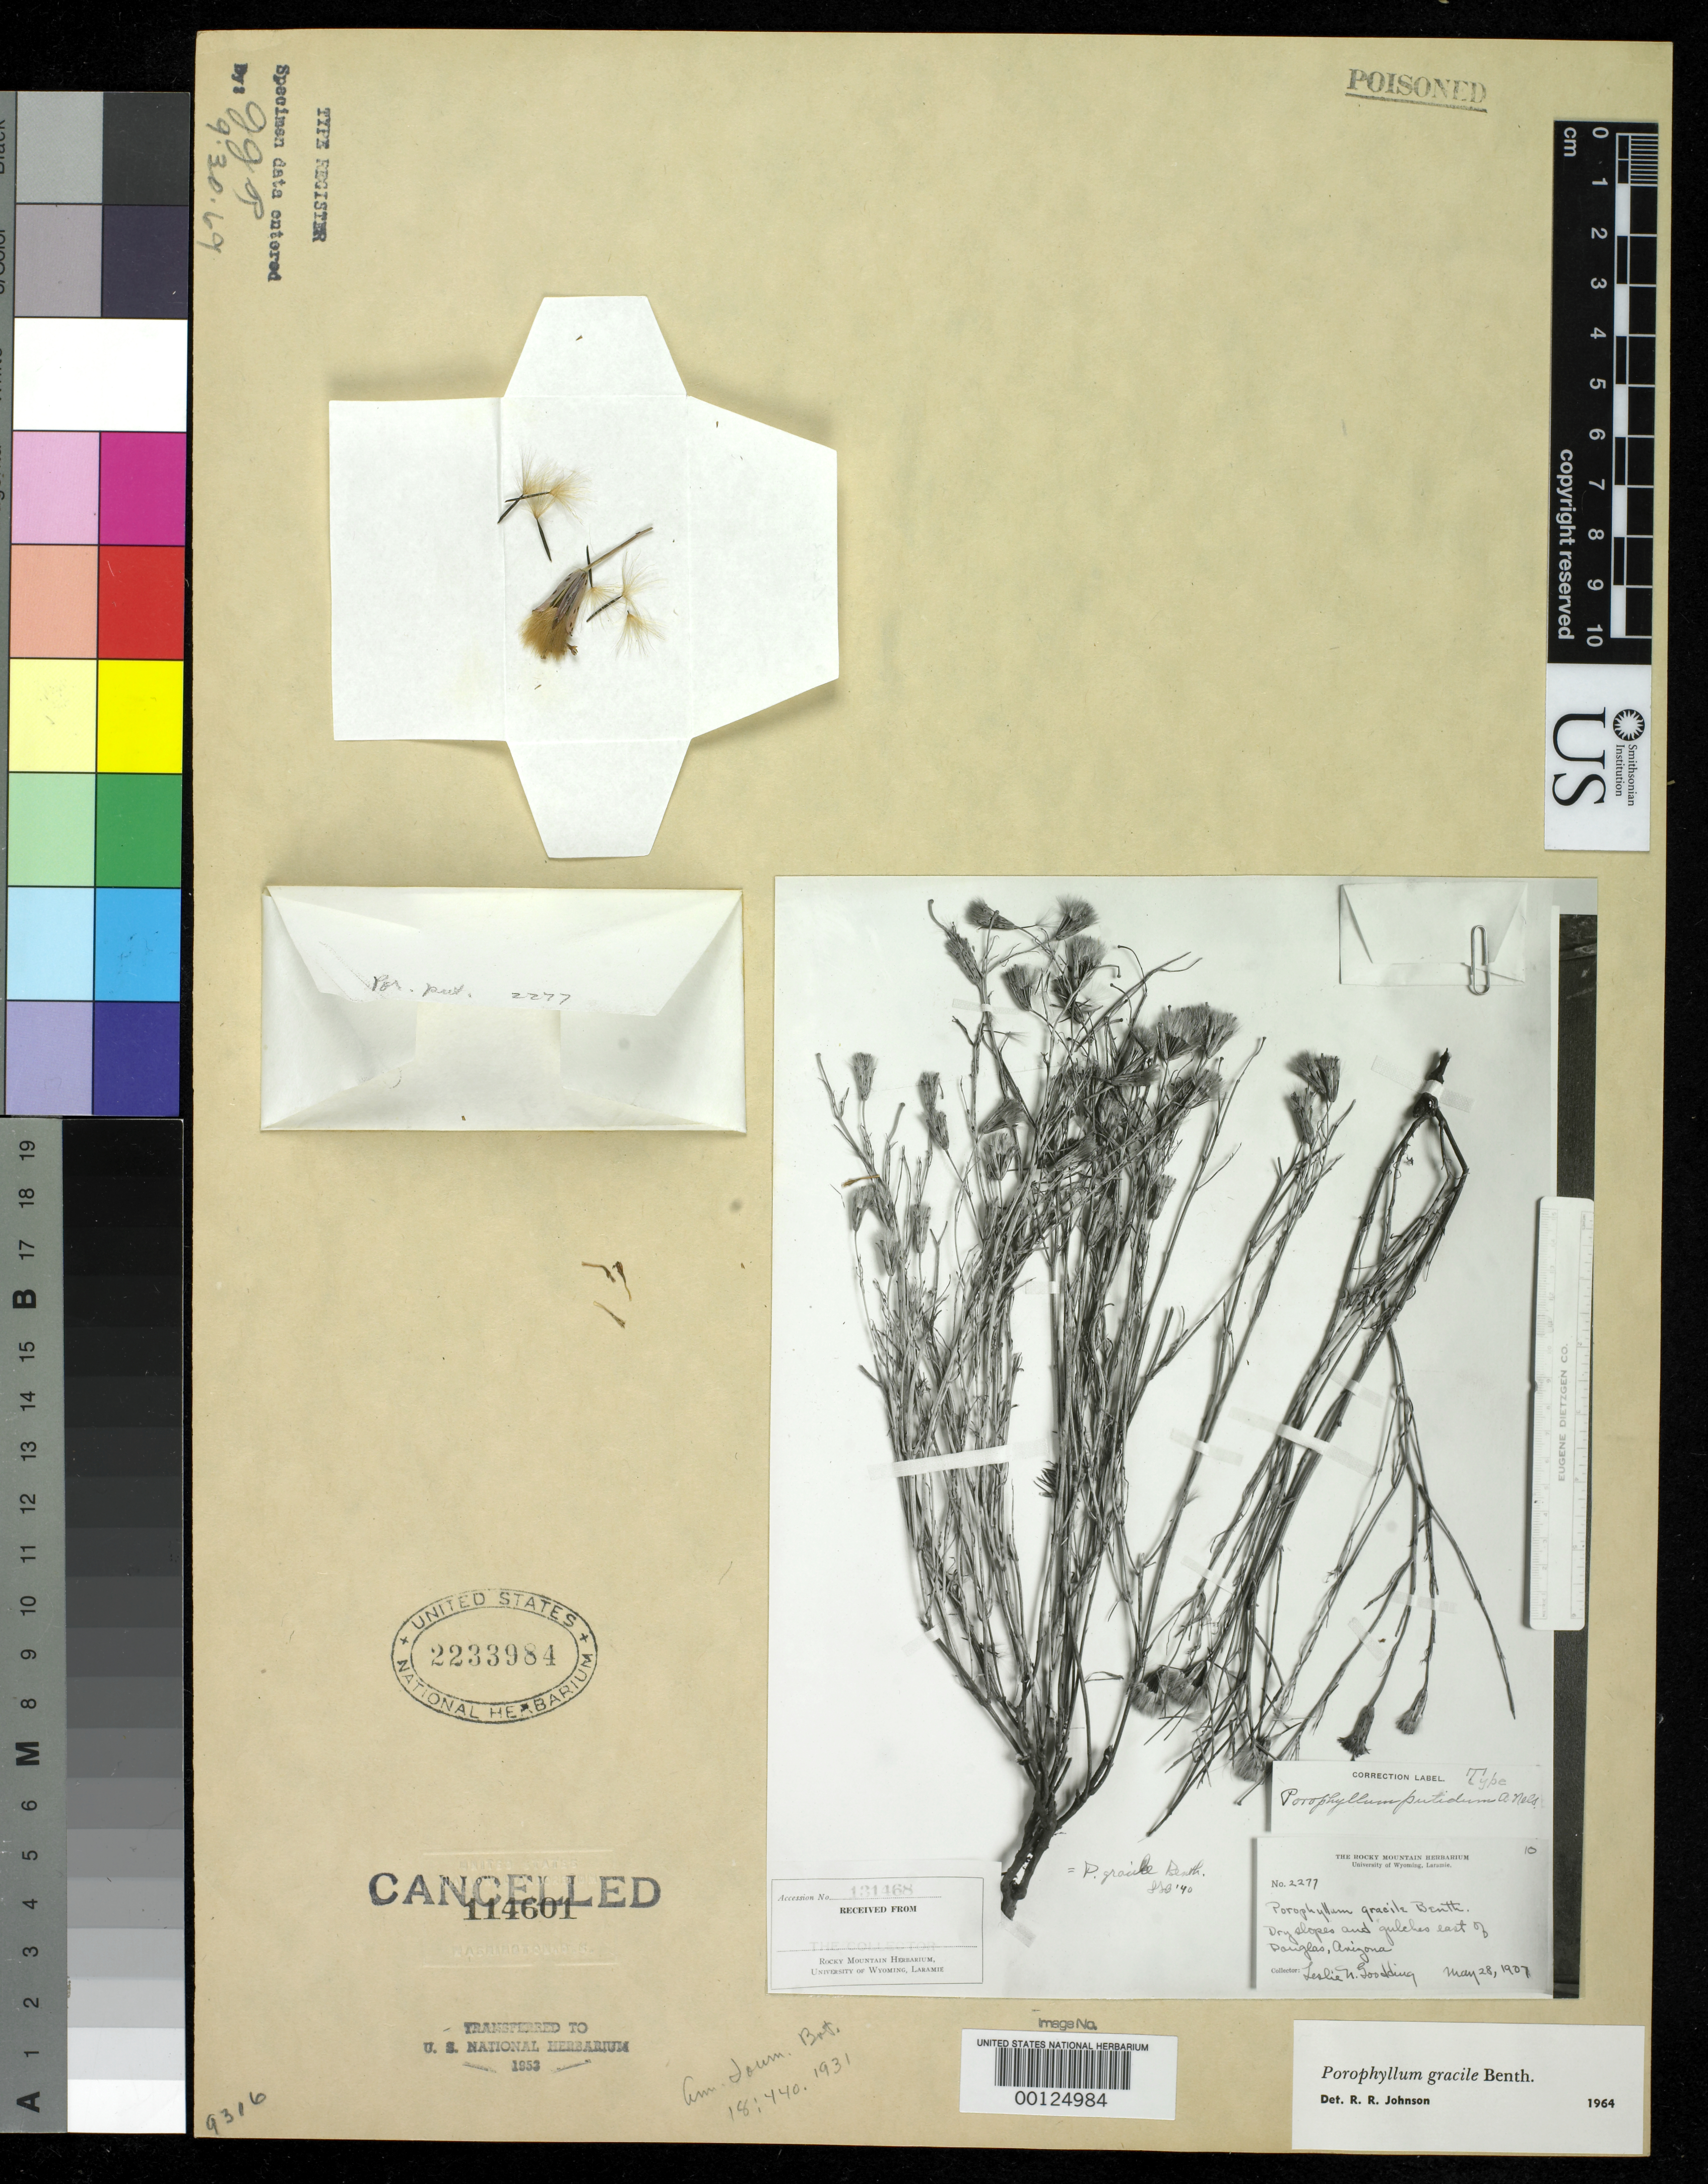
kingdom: Plantae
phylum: Tracheophyta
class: Magnoliopsida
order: Asterales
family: Asteraceae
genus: Porophyllum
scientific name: Porophyllum putidum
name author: A. Nelson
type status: Isotype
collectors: L. N. Goodding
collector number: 2277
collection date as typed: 28 May 1907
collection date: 1907-05-28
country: United States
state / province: Arizona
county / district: Cochise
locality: E of Douglas.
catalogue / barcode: US 2233984